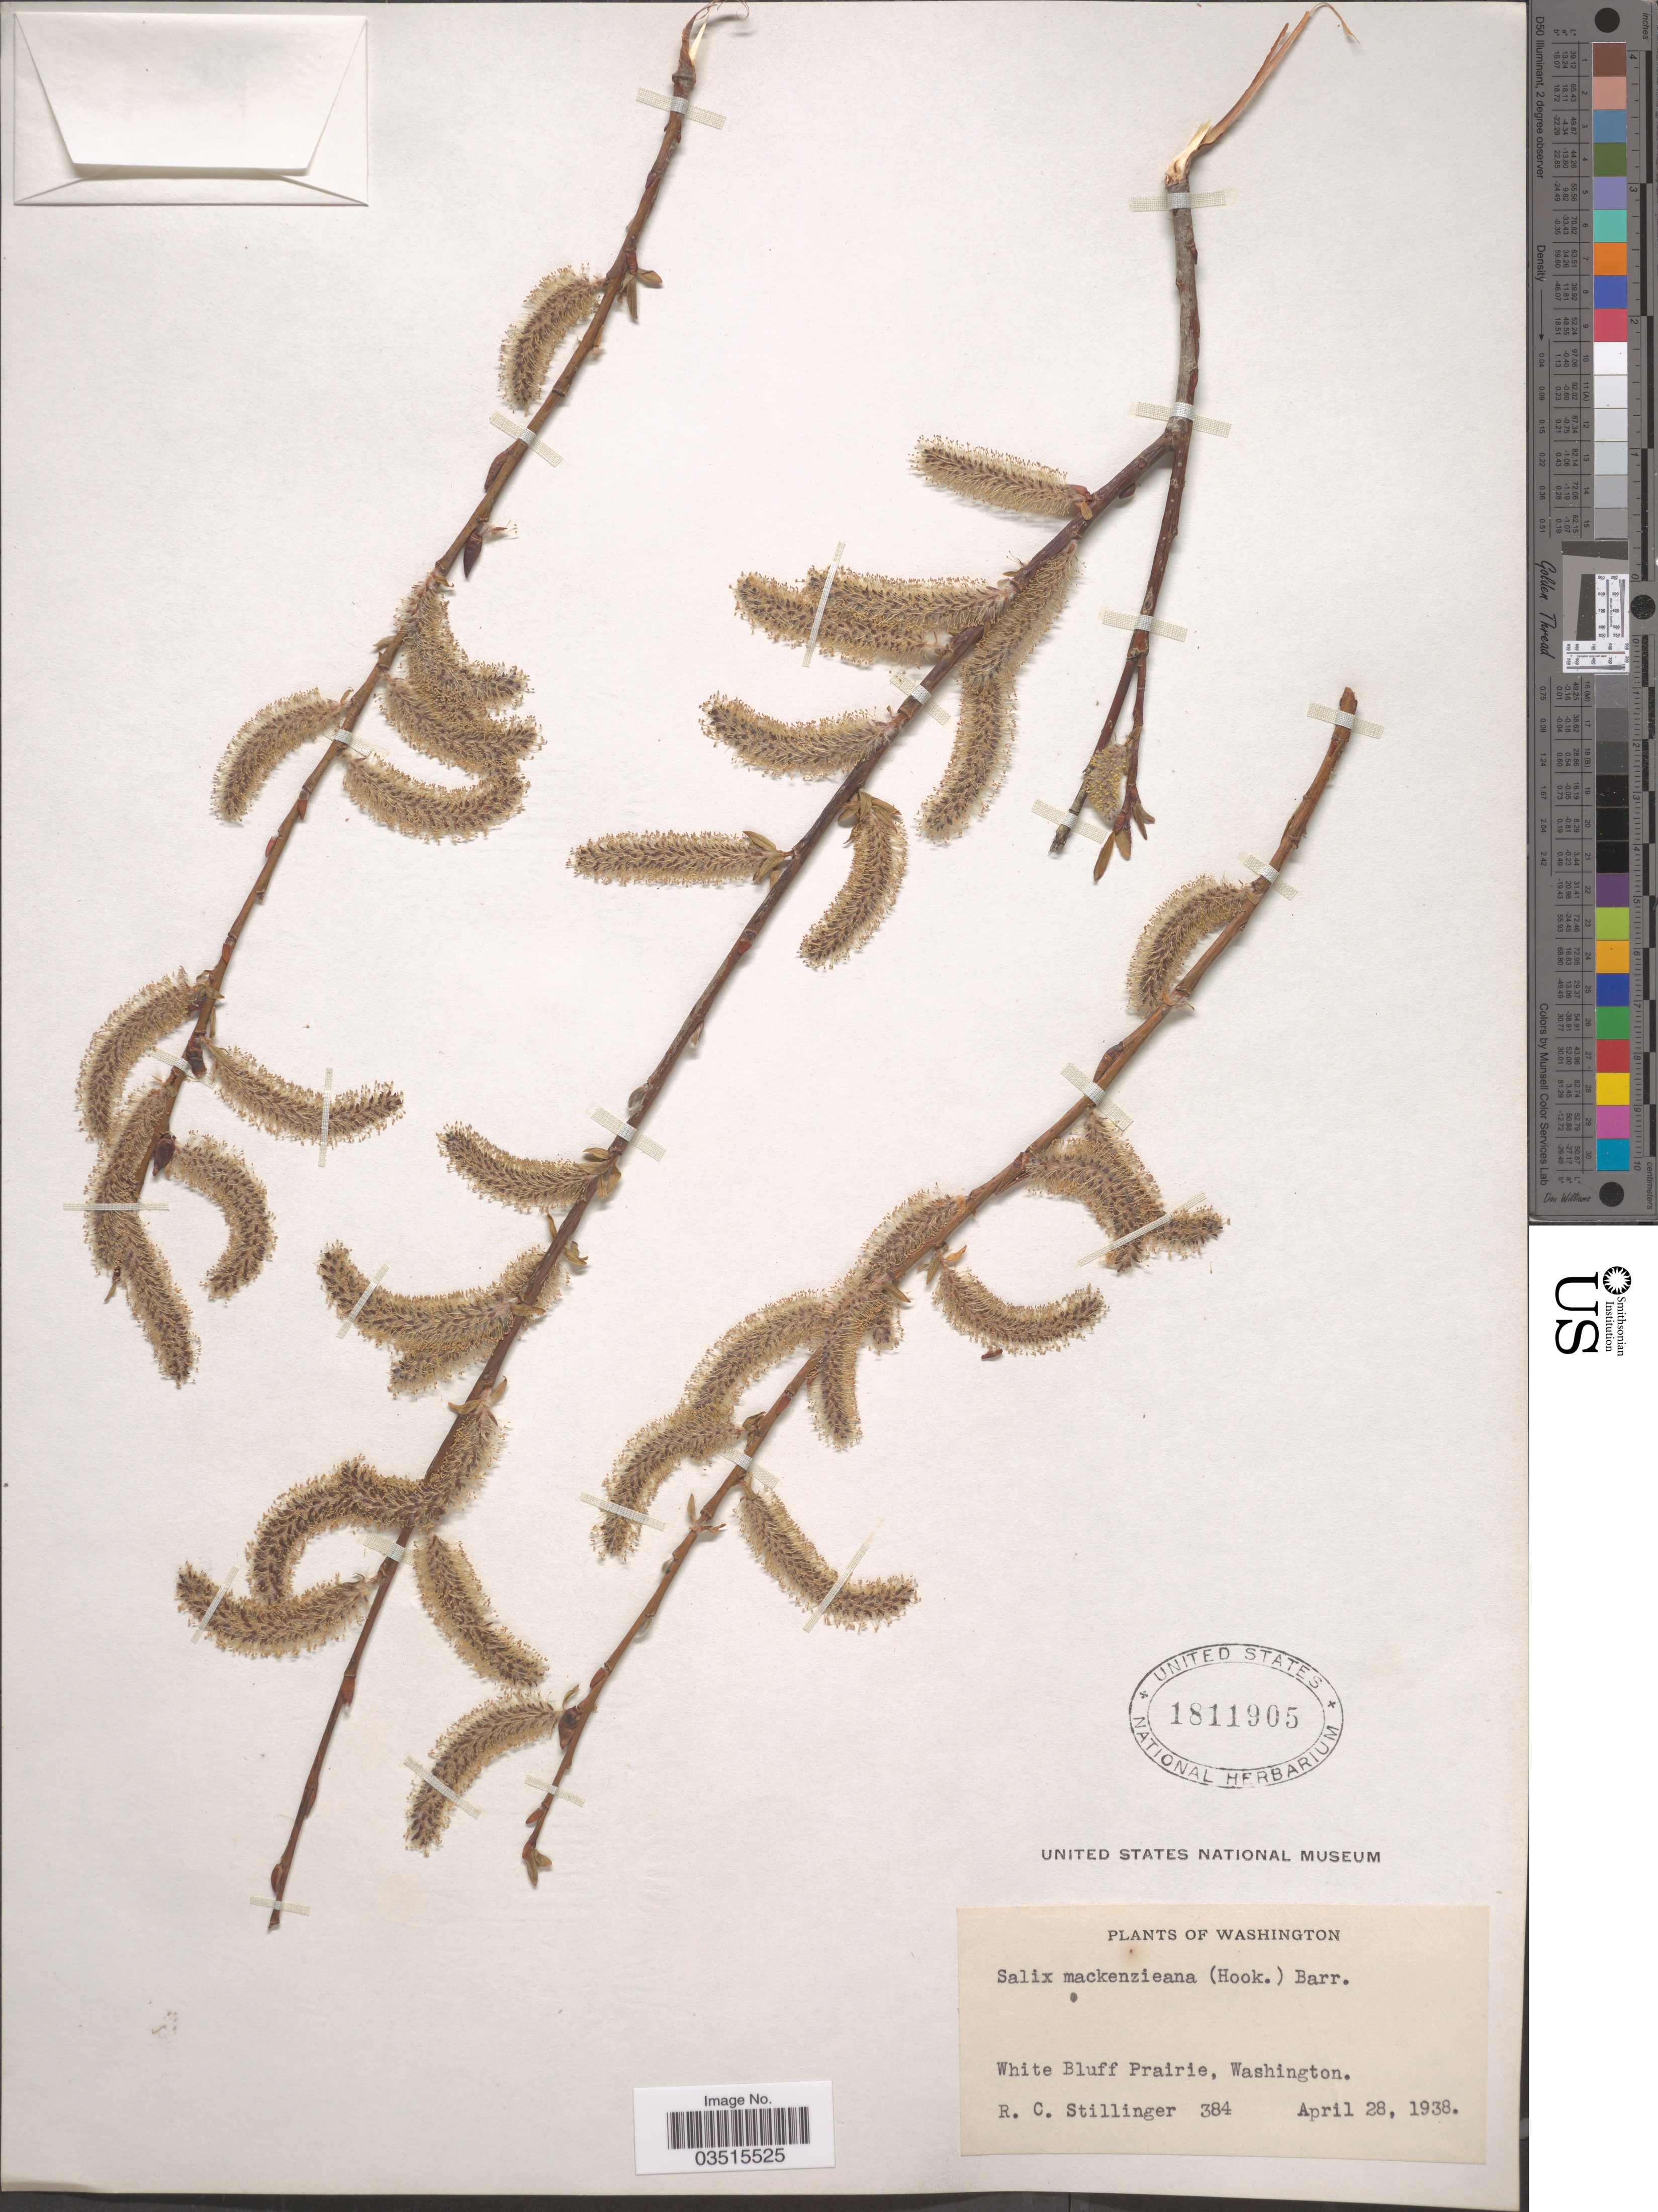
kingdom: Plantae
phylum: Tracheophyta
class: Magnoliopsida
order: Malpighiales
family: Salicaceae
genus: Salix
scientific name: Salix mackenziana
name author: (Hook.) Barratt ex Hook.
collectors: R. Stillinger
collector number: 384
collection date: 1938-04-28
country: United States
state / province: Washington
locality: White Bluff Prairie.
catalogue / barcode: US 1811905